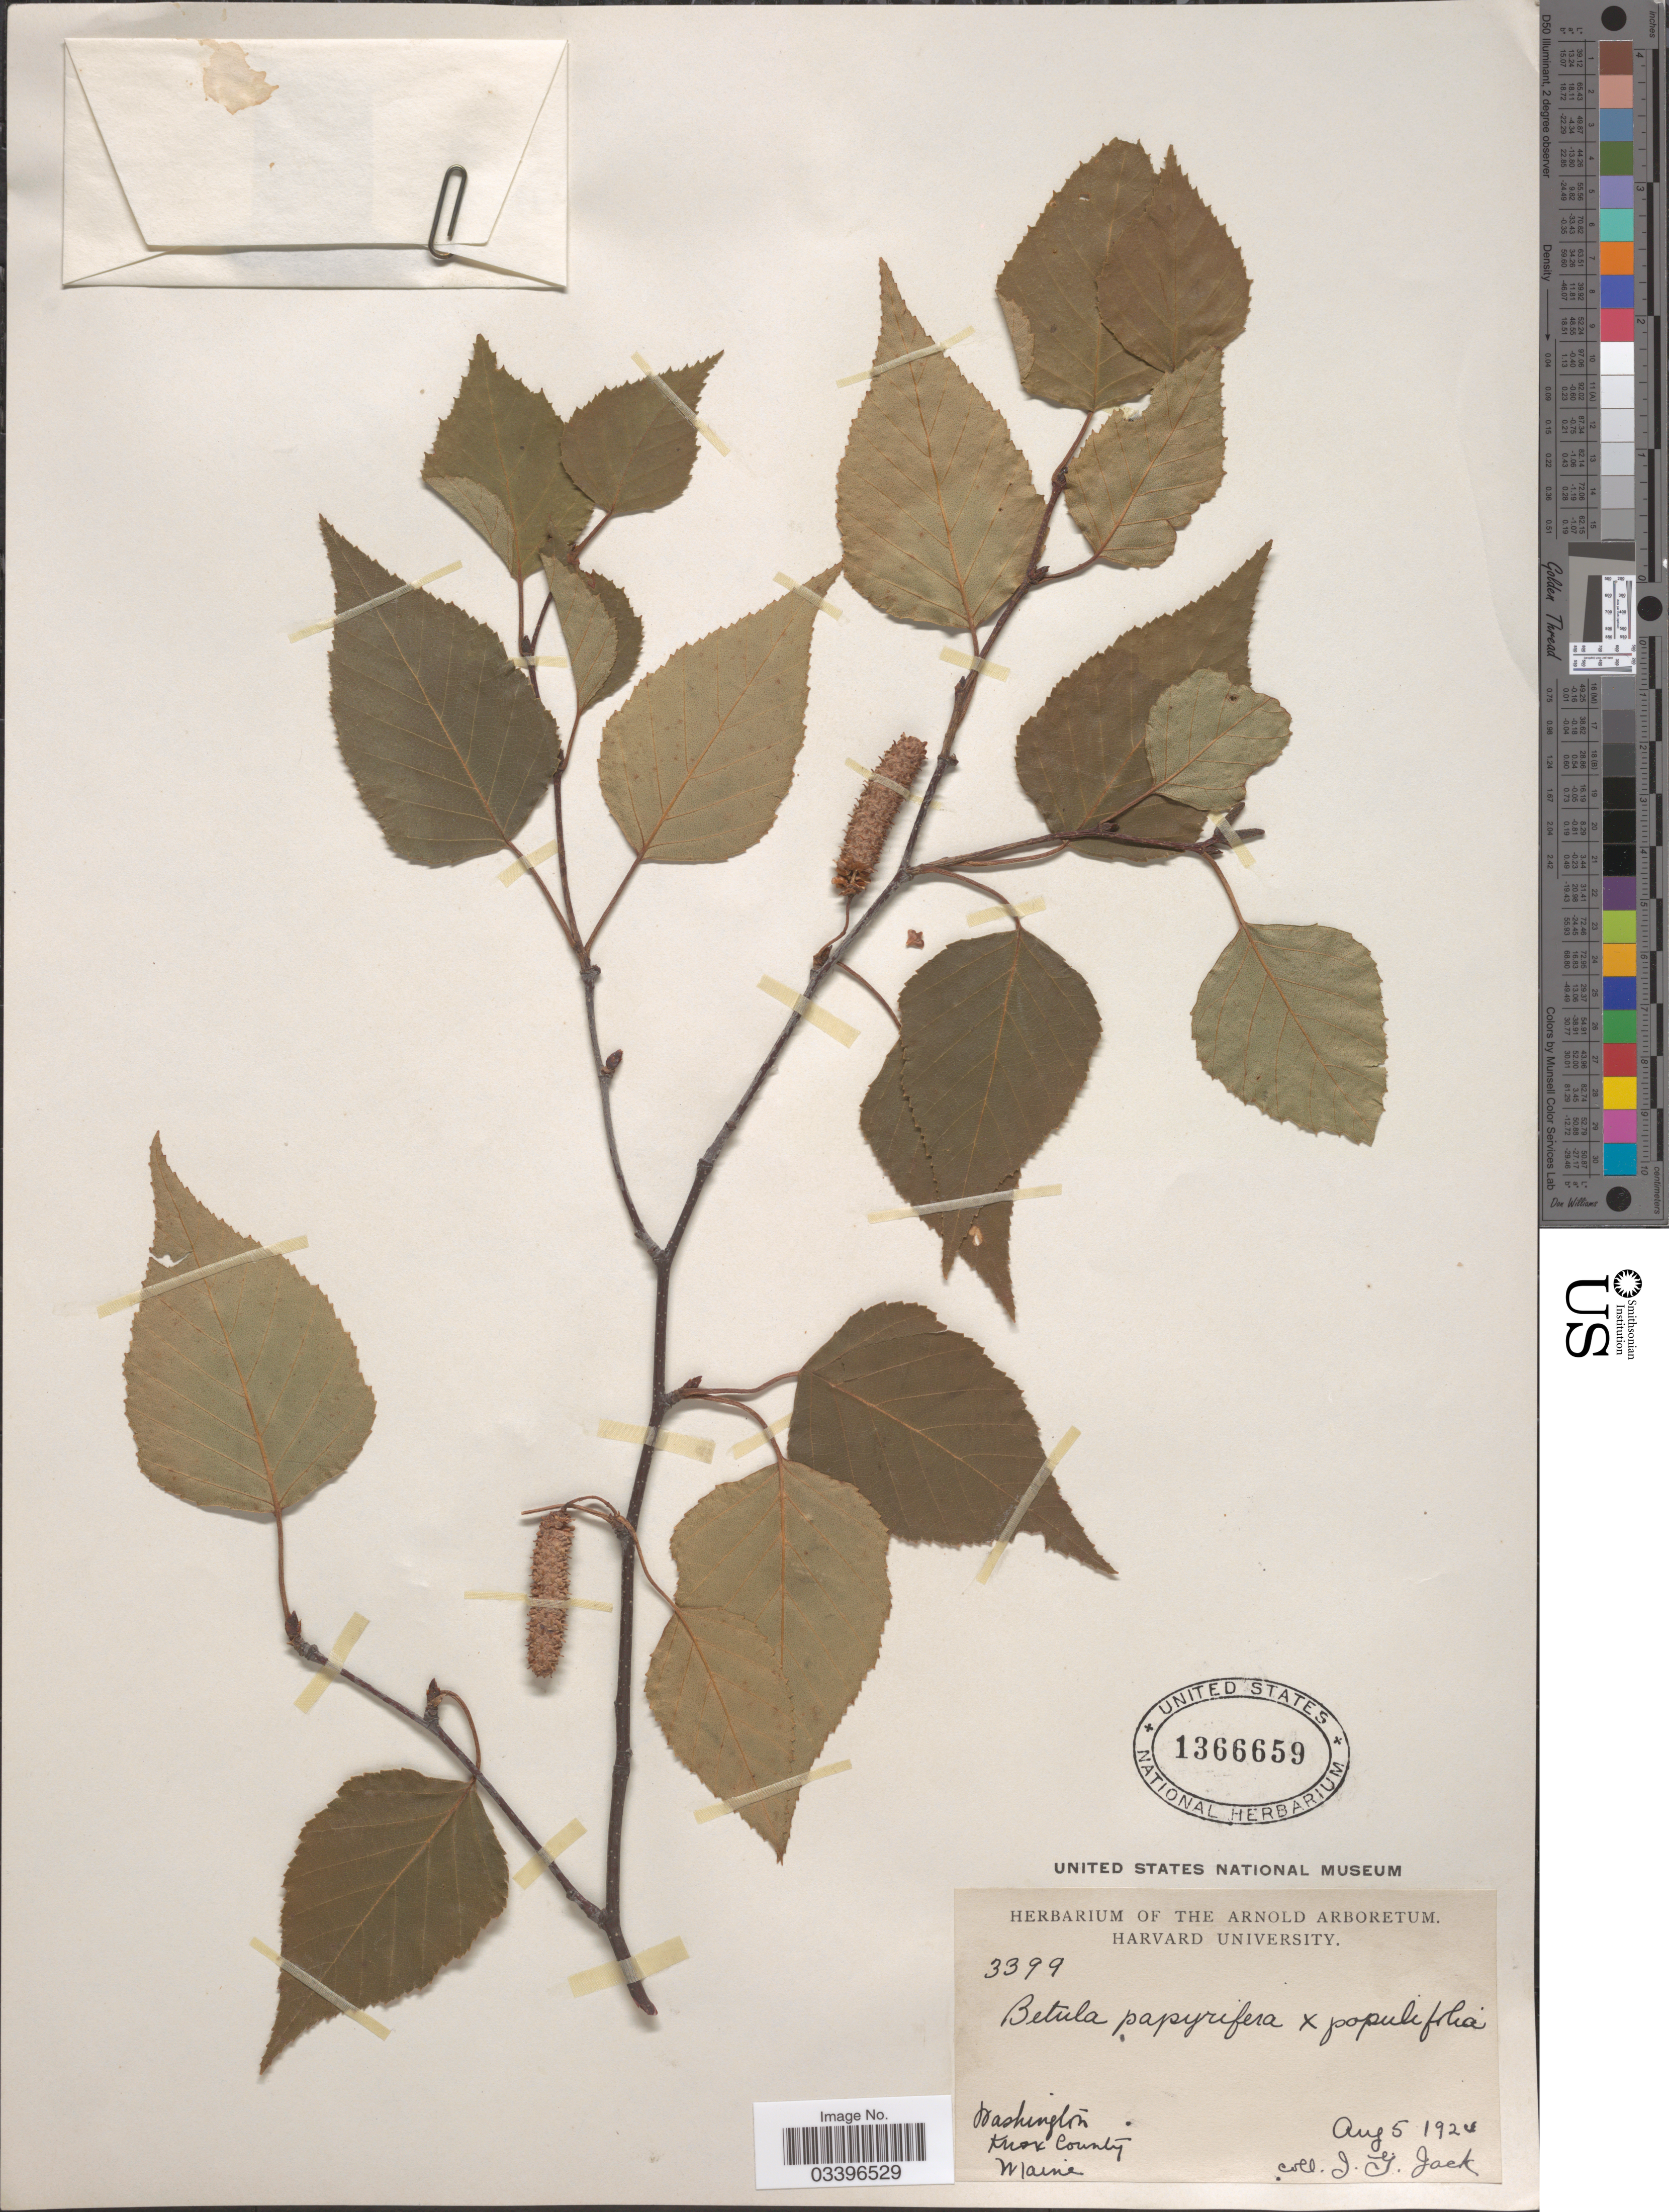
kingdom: Plantae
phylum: Tracheophyta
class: Magnoliopsida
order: Fagales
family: Betulaceae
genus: Betula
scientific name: Betula papyrifera x B. populifolia Marshall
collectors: J. G. Jack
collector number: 3399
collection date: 1924-08-05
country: United States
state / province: Maine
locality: Washington Knox County.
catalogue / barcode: US 1366659